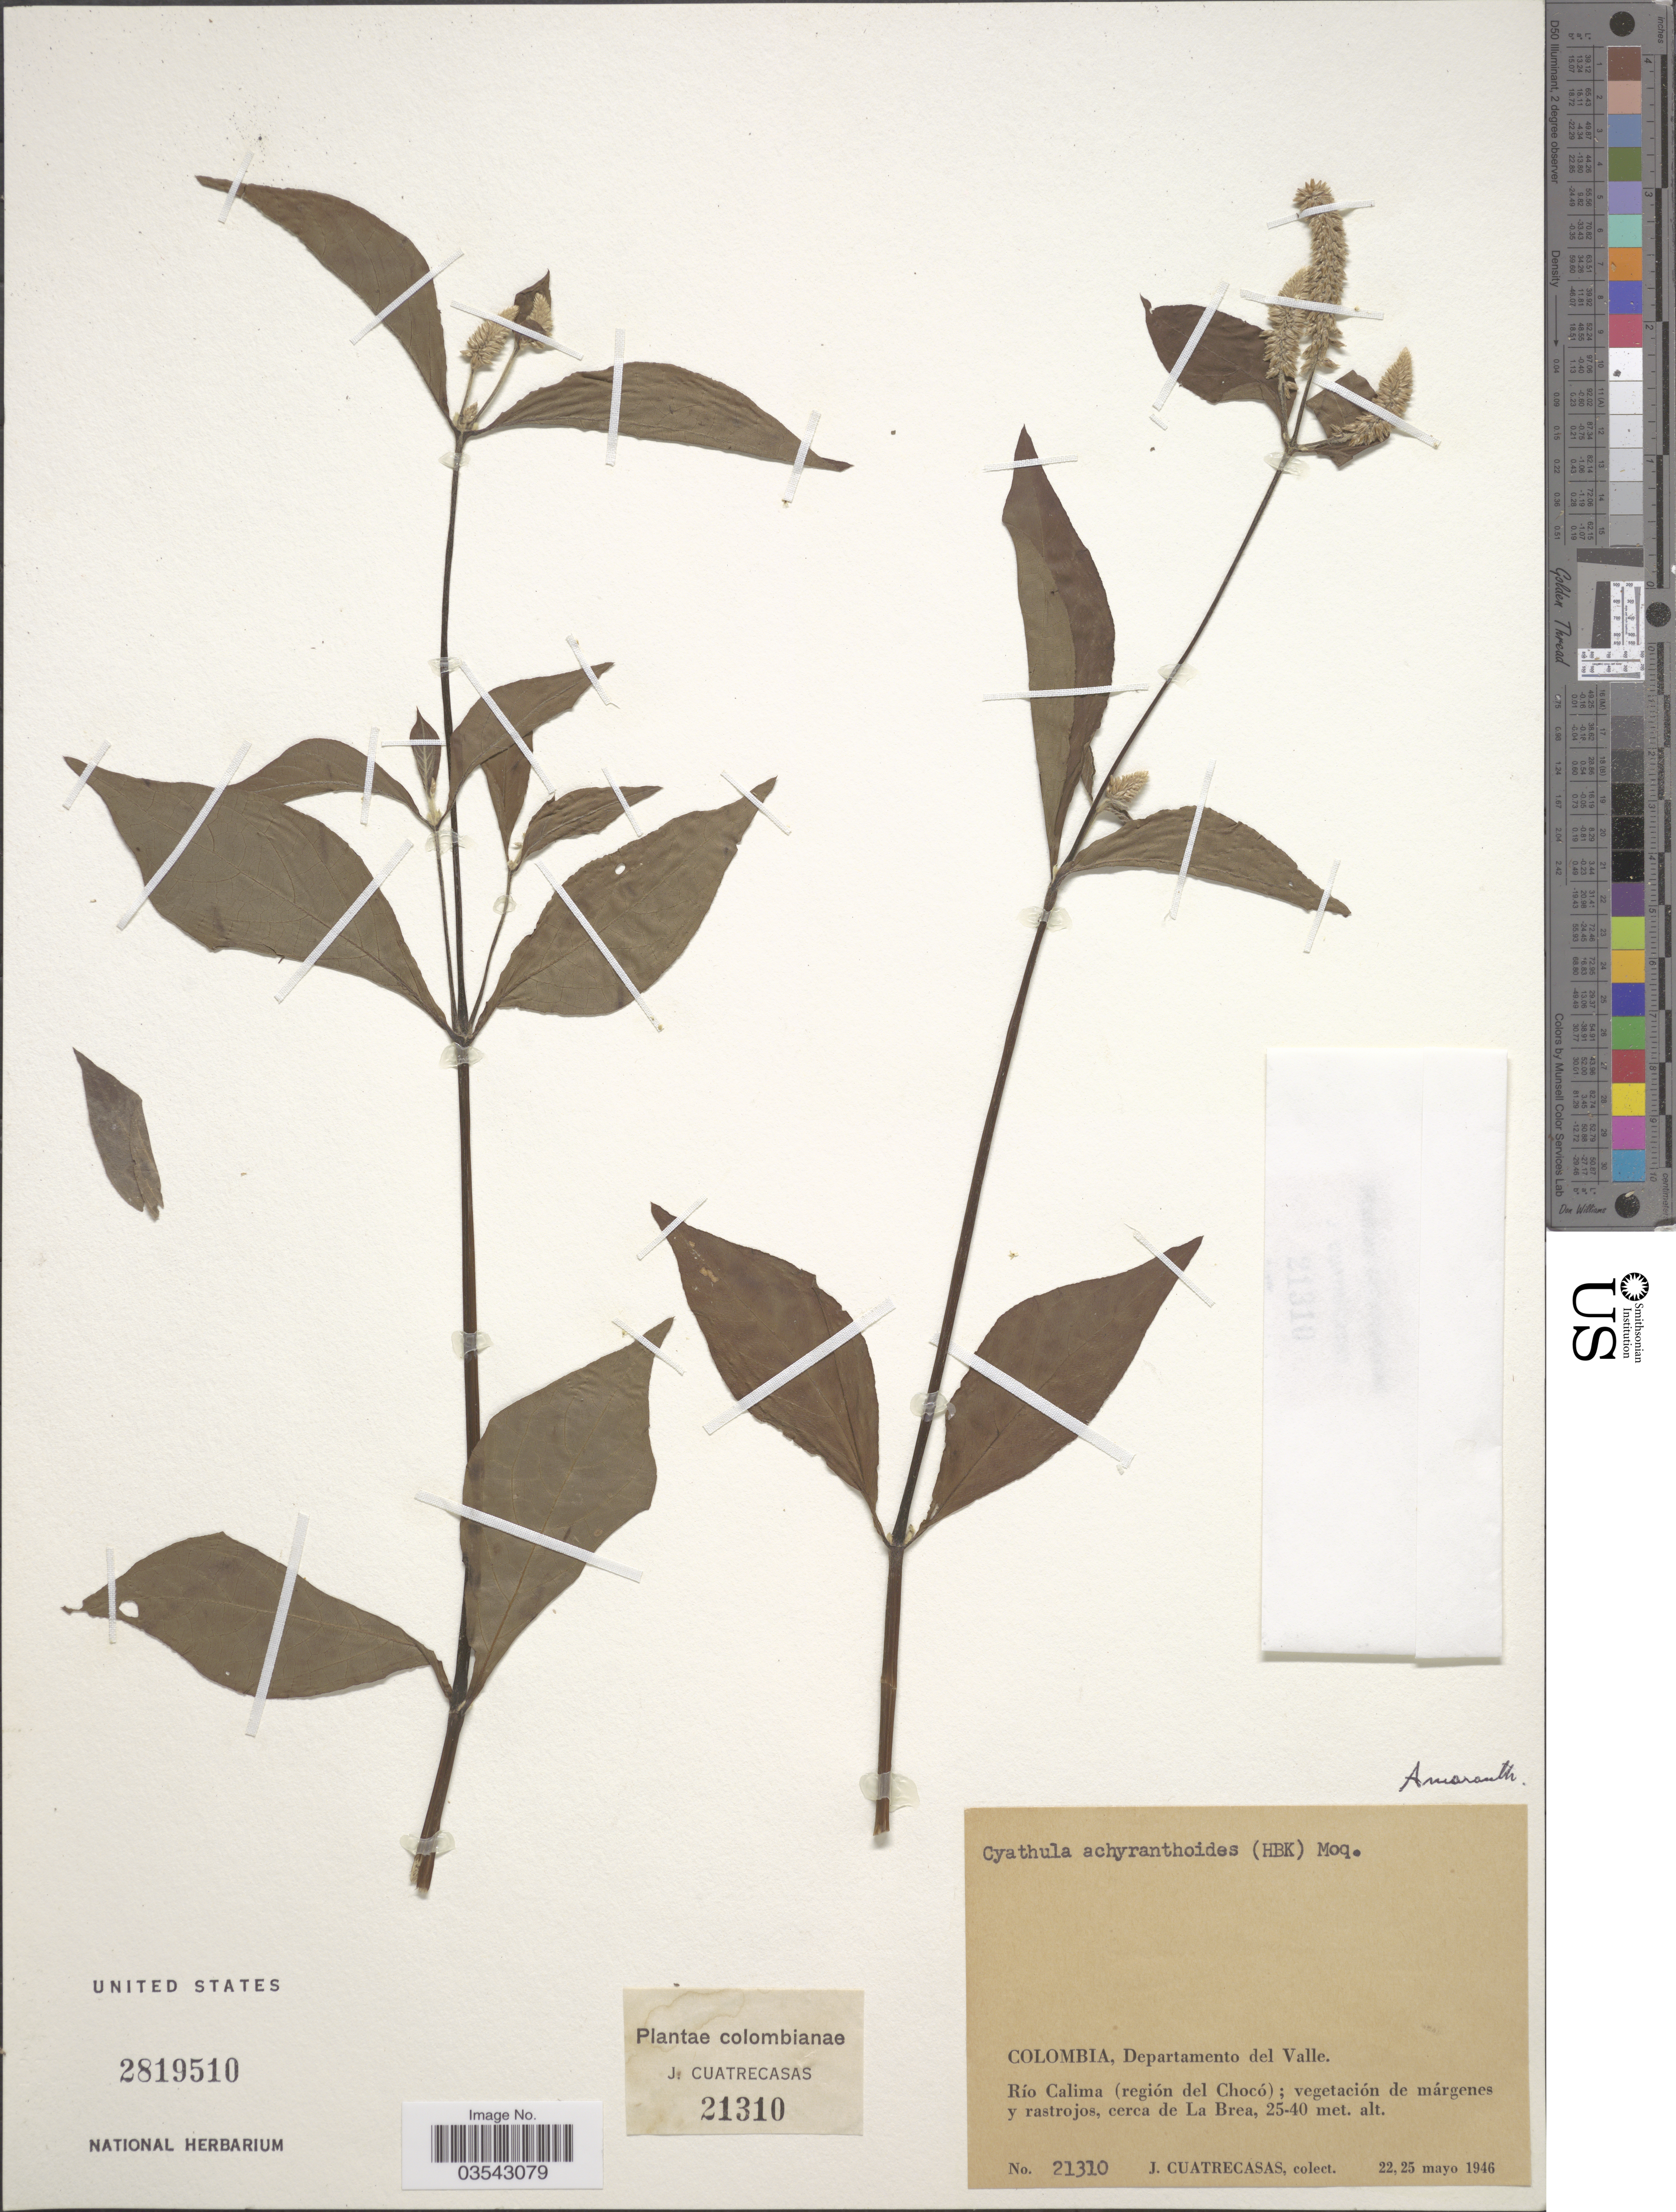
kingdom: Plantae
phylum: Tracheophyta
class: Magnoliopsida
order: Caryophyllales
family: Amaranthaceae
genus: Cyathula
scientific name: Cyathula achyranthoides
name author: (Kunth) Moq.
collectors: J. Cuatrecasas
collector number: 21310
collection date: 1946-05-22/1946-05-25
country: Colombia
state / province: Valle del Cauca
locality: Departamento del Valle. Río Calima (región del Chocó); vegetación de márgenes y rastrojos, cerca de La Brea.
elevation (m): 25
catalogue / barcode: US 2819510